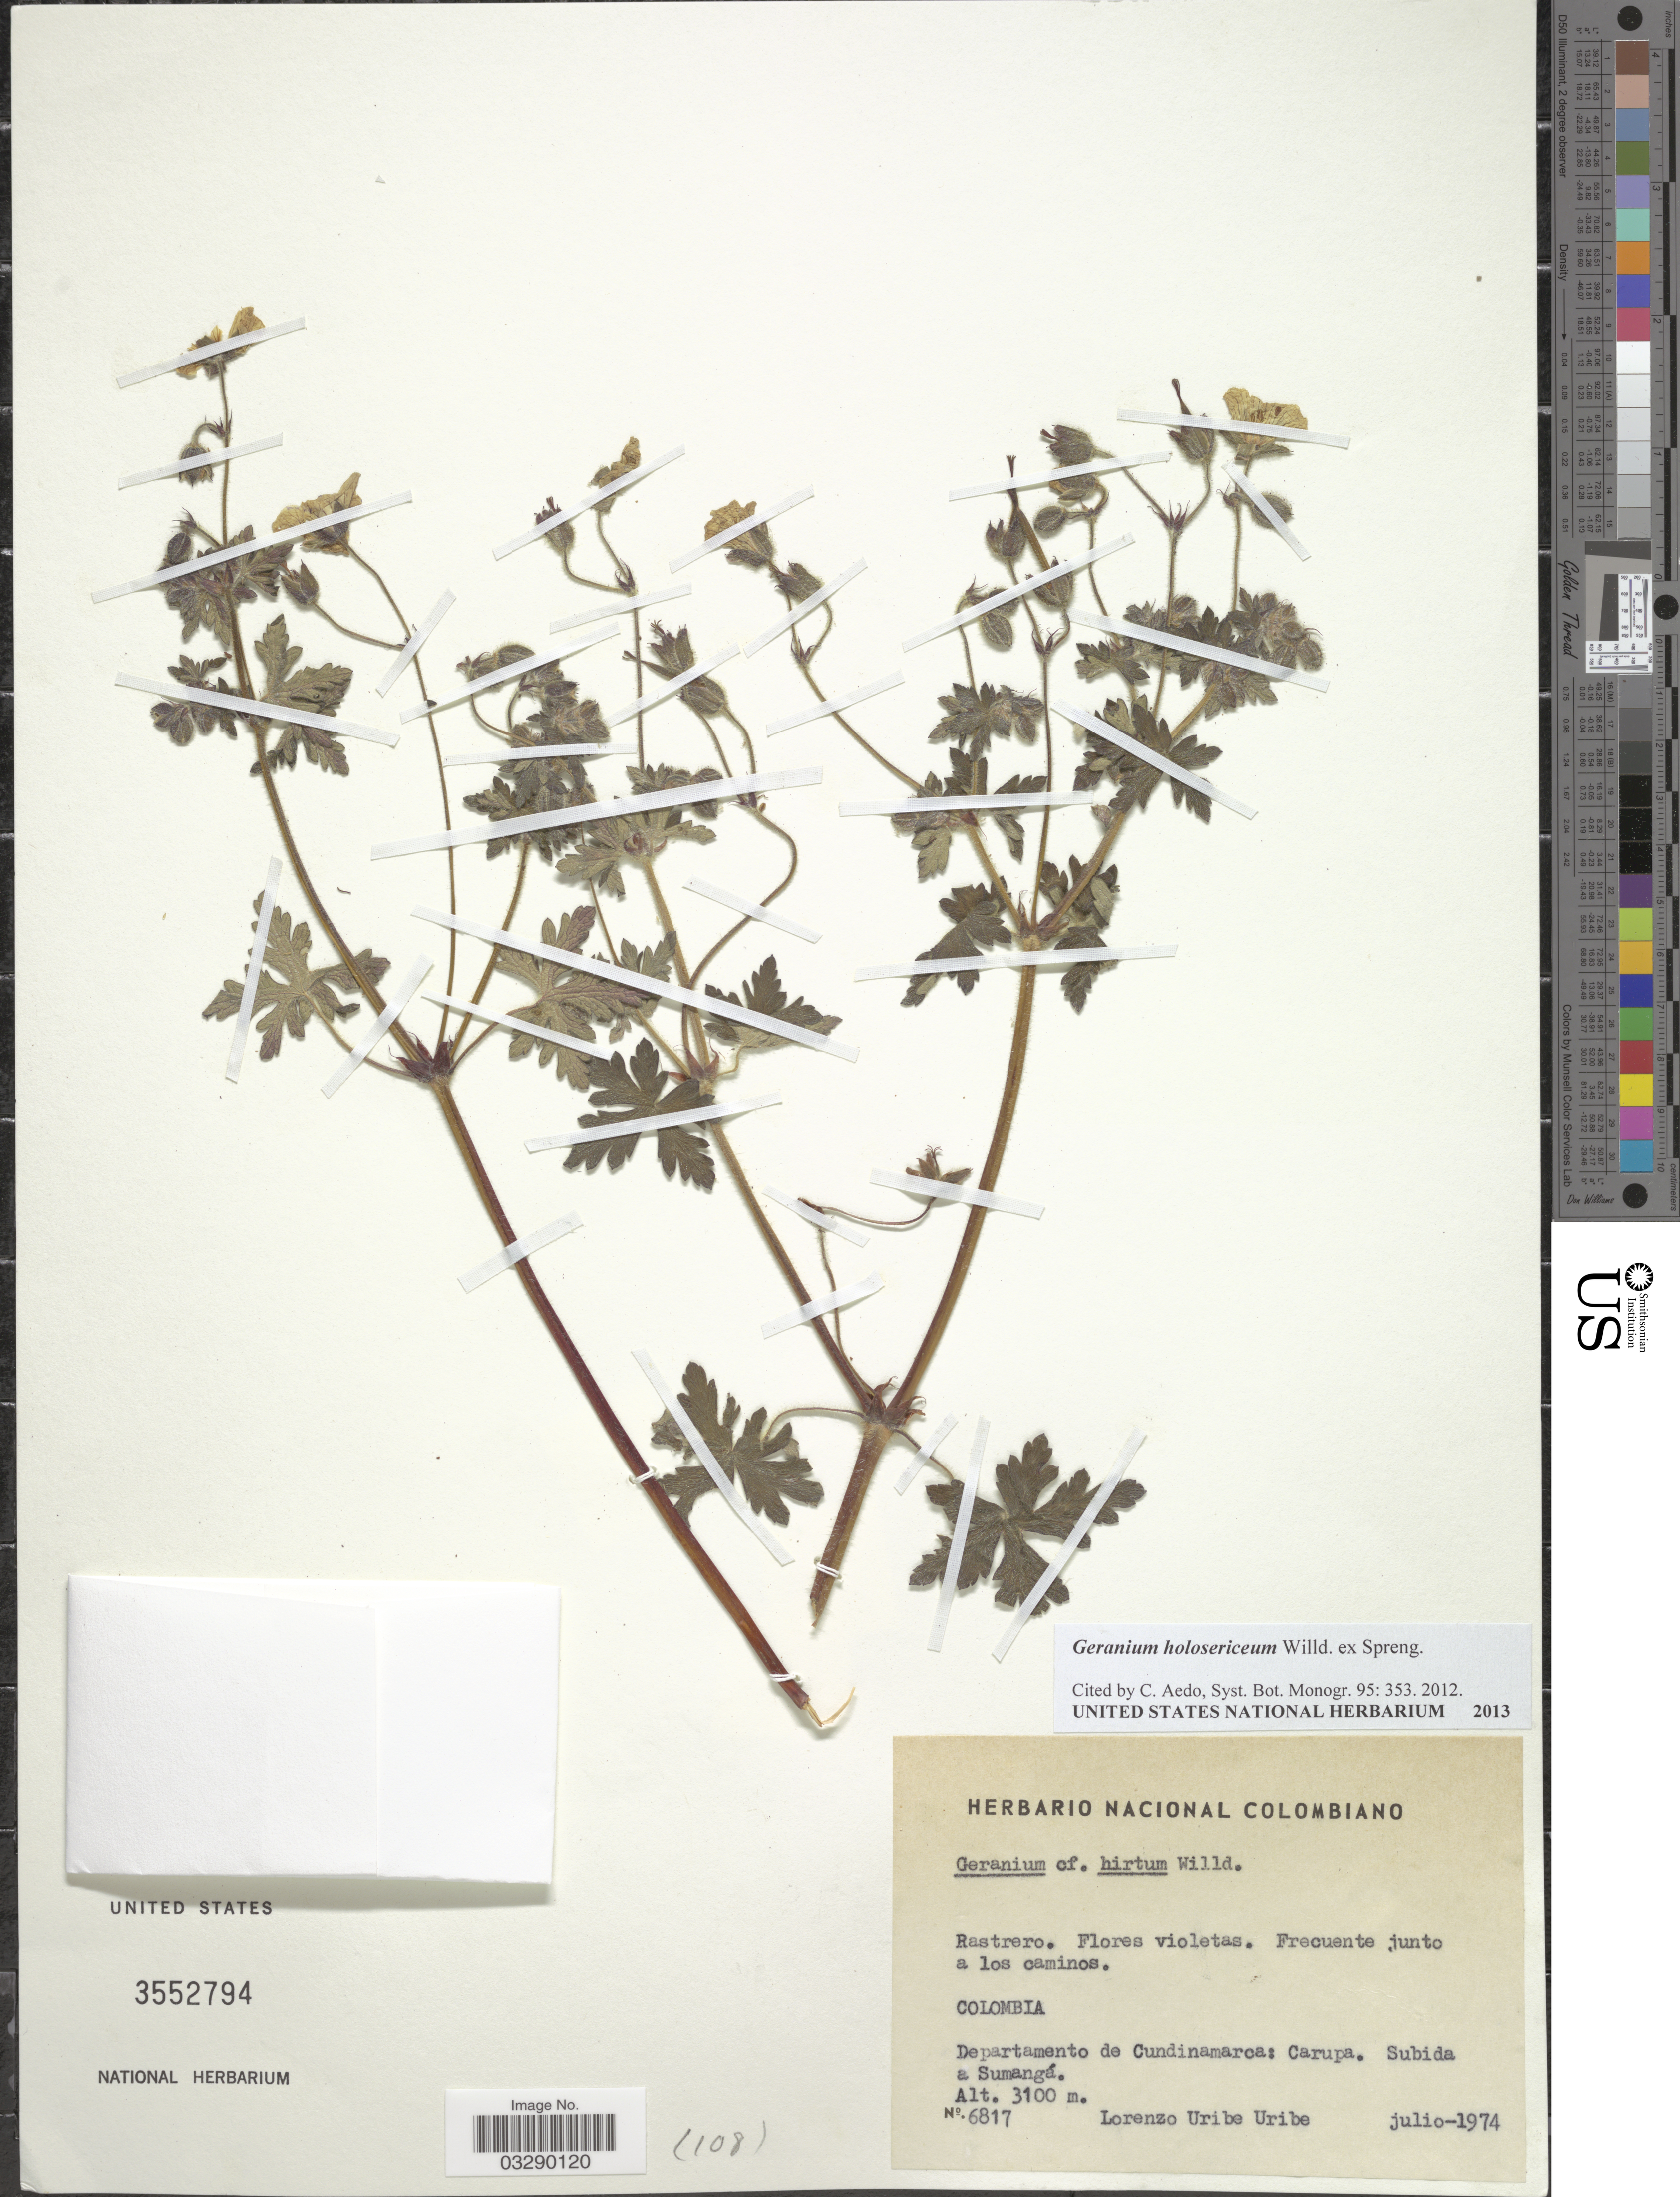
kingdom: Plantae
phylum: Tracheophyta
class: Magnoliopsida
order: Geraniales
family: Geraniaceae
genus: Geranium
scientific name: Geranium holosericeum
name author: Willd. ex Spreng.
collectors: L. Uribe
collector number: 6817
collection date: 1974-07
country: Colombia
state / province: Cundinamarca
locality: Departamento de Cundinamarca: Carupa. Subida a Sumangá.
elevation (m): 3100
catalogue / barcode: US 3552794